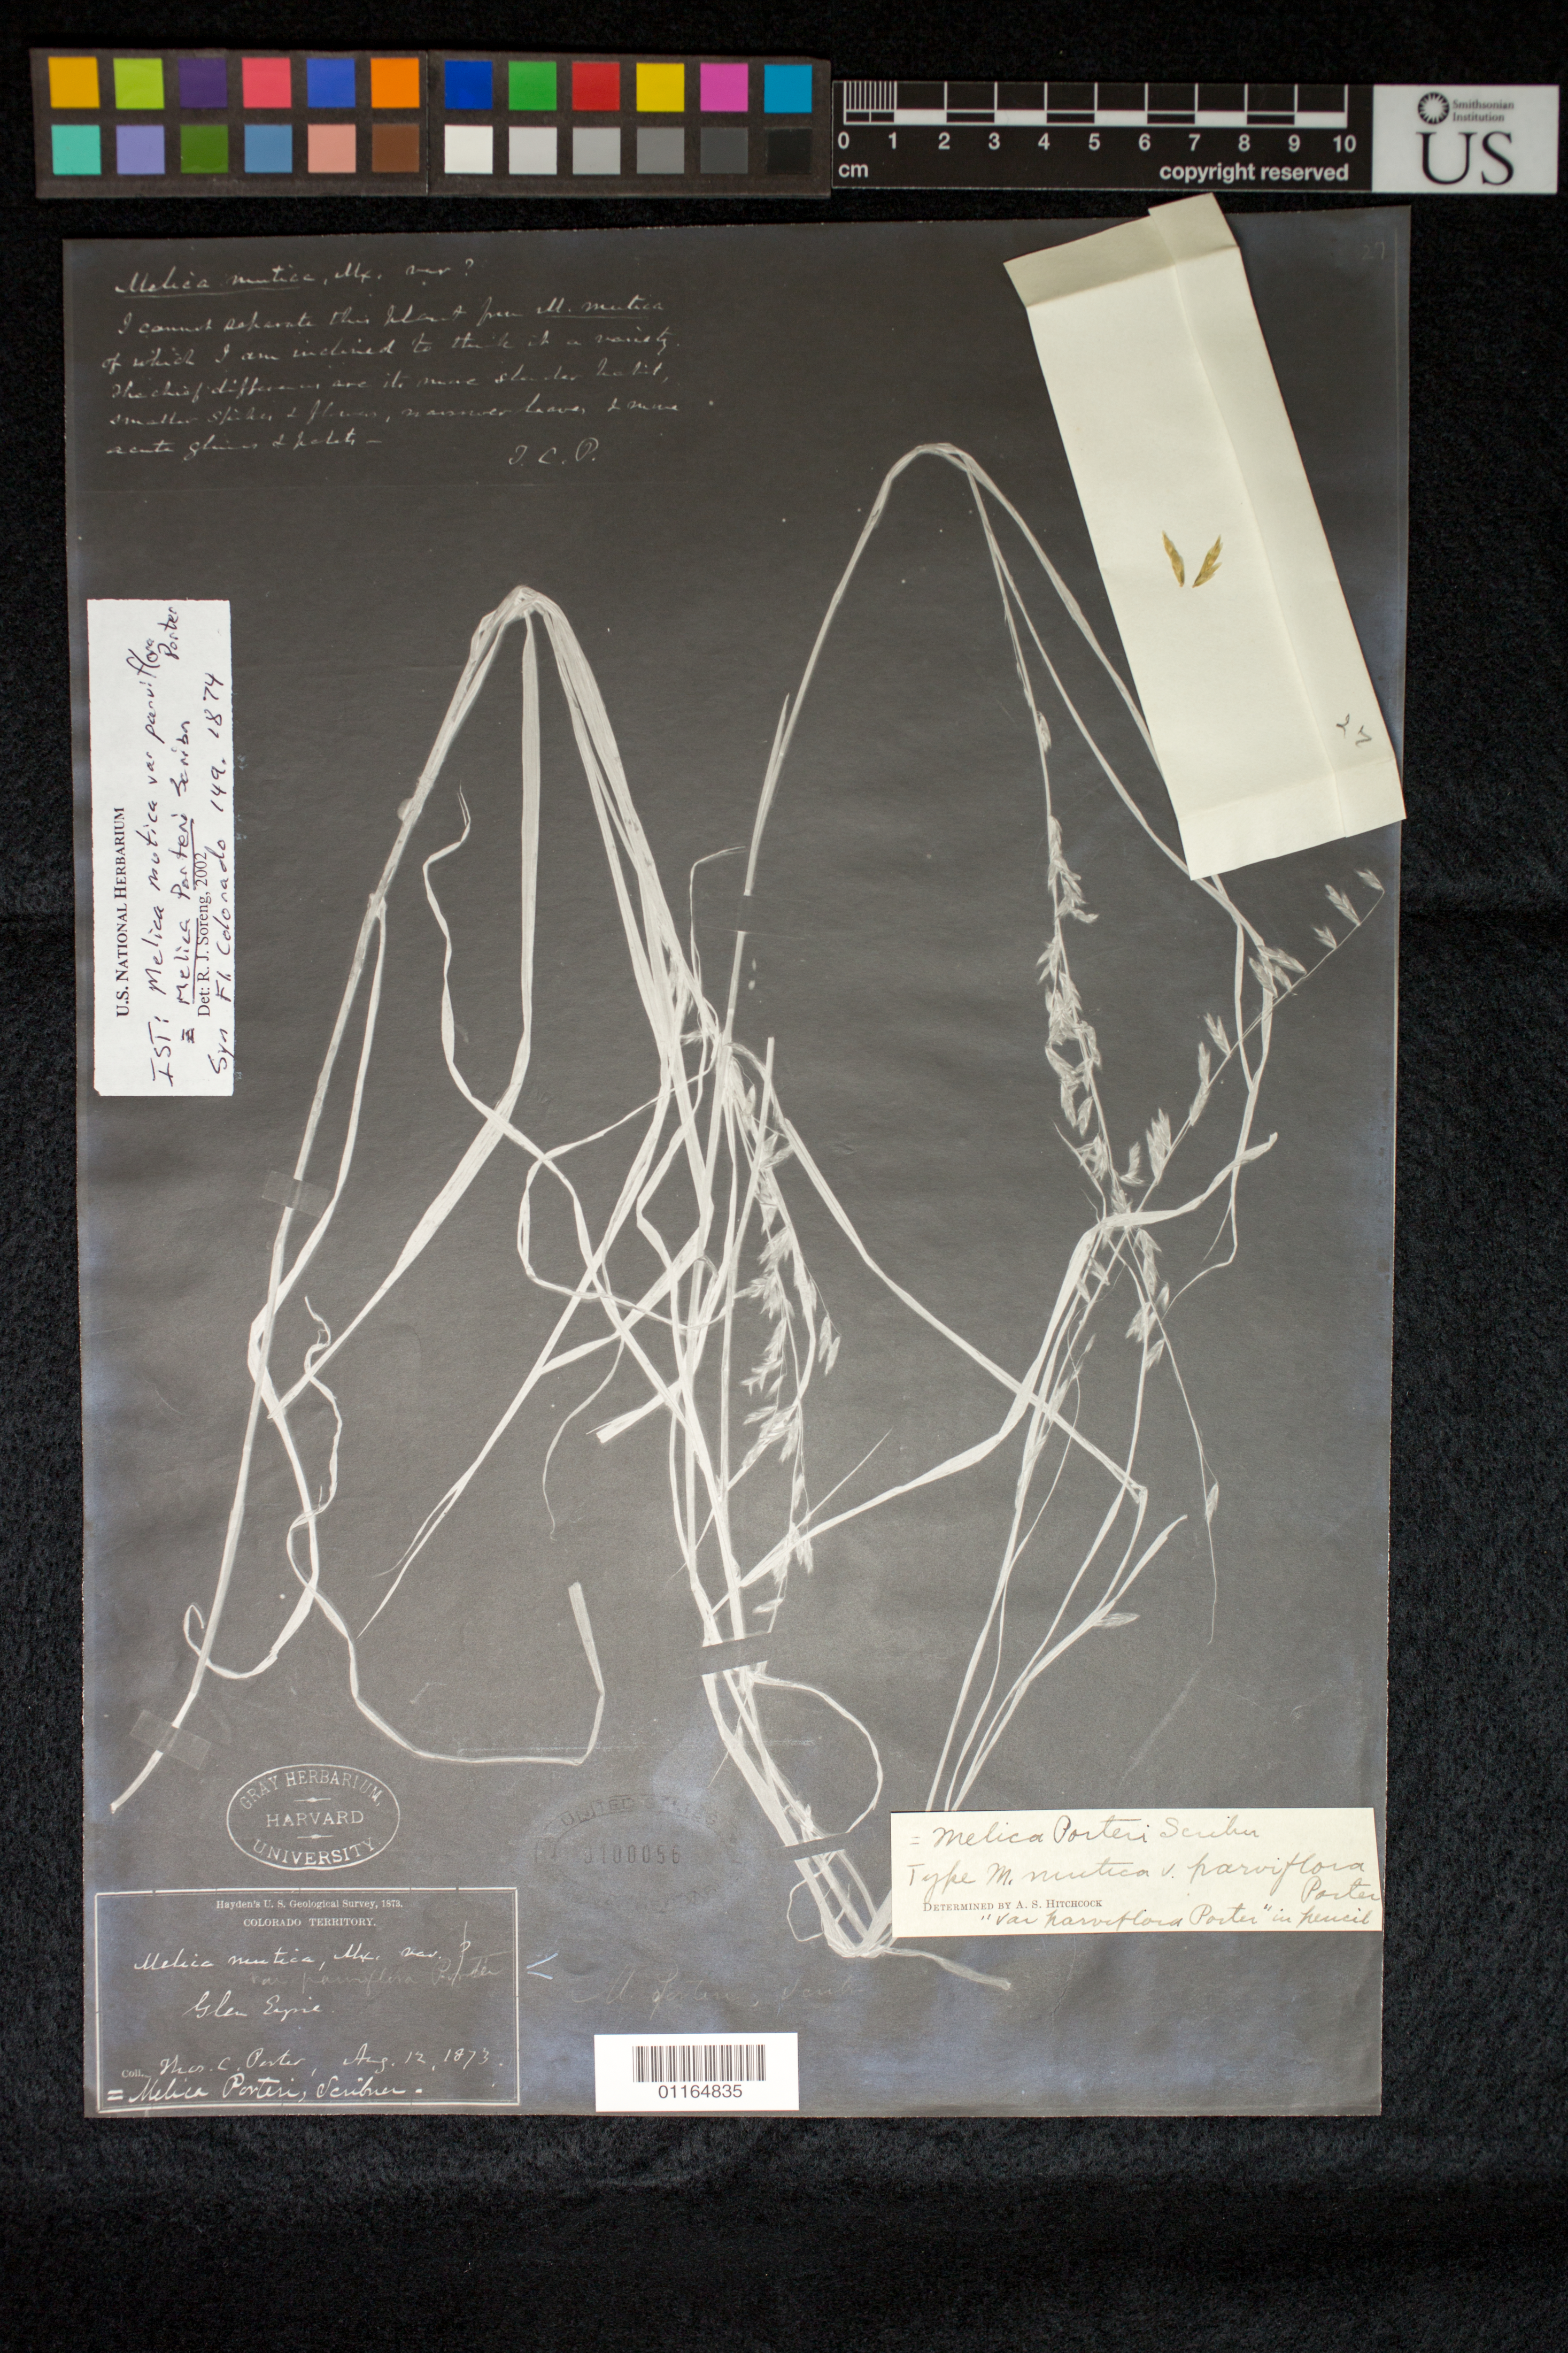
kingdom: Plantae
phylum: Tracheophyta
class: Liliopsida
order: Poales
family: Poaceae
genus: Melica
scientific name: Melica mutica var. parviflora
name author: Porter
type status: Isosyntype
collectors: T. C. Porter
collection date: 1873-08-12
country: United States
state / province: Colorado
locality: Glen Eyrie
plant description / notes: Photostat and fragmentary material of type specimen ex herb. Gray (GH/HUH). NOTE: Melica porteri Scribn. includes Melica mutica var. parviflora Porter as a synonym but not as an explicit replacement name (and no name blocked the use of the epithet); if not considered a replacement name, there will be more syntypes found in the US herbarium.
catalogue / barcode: US 100056